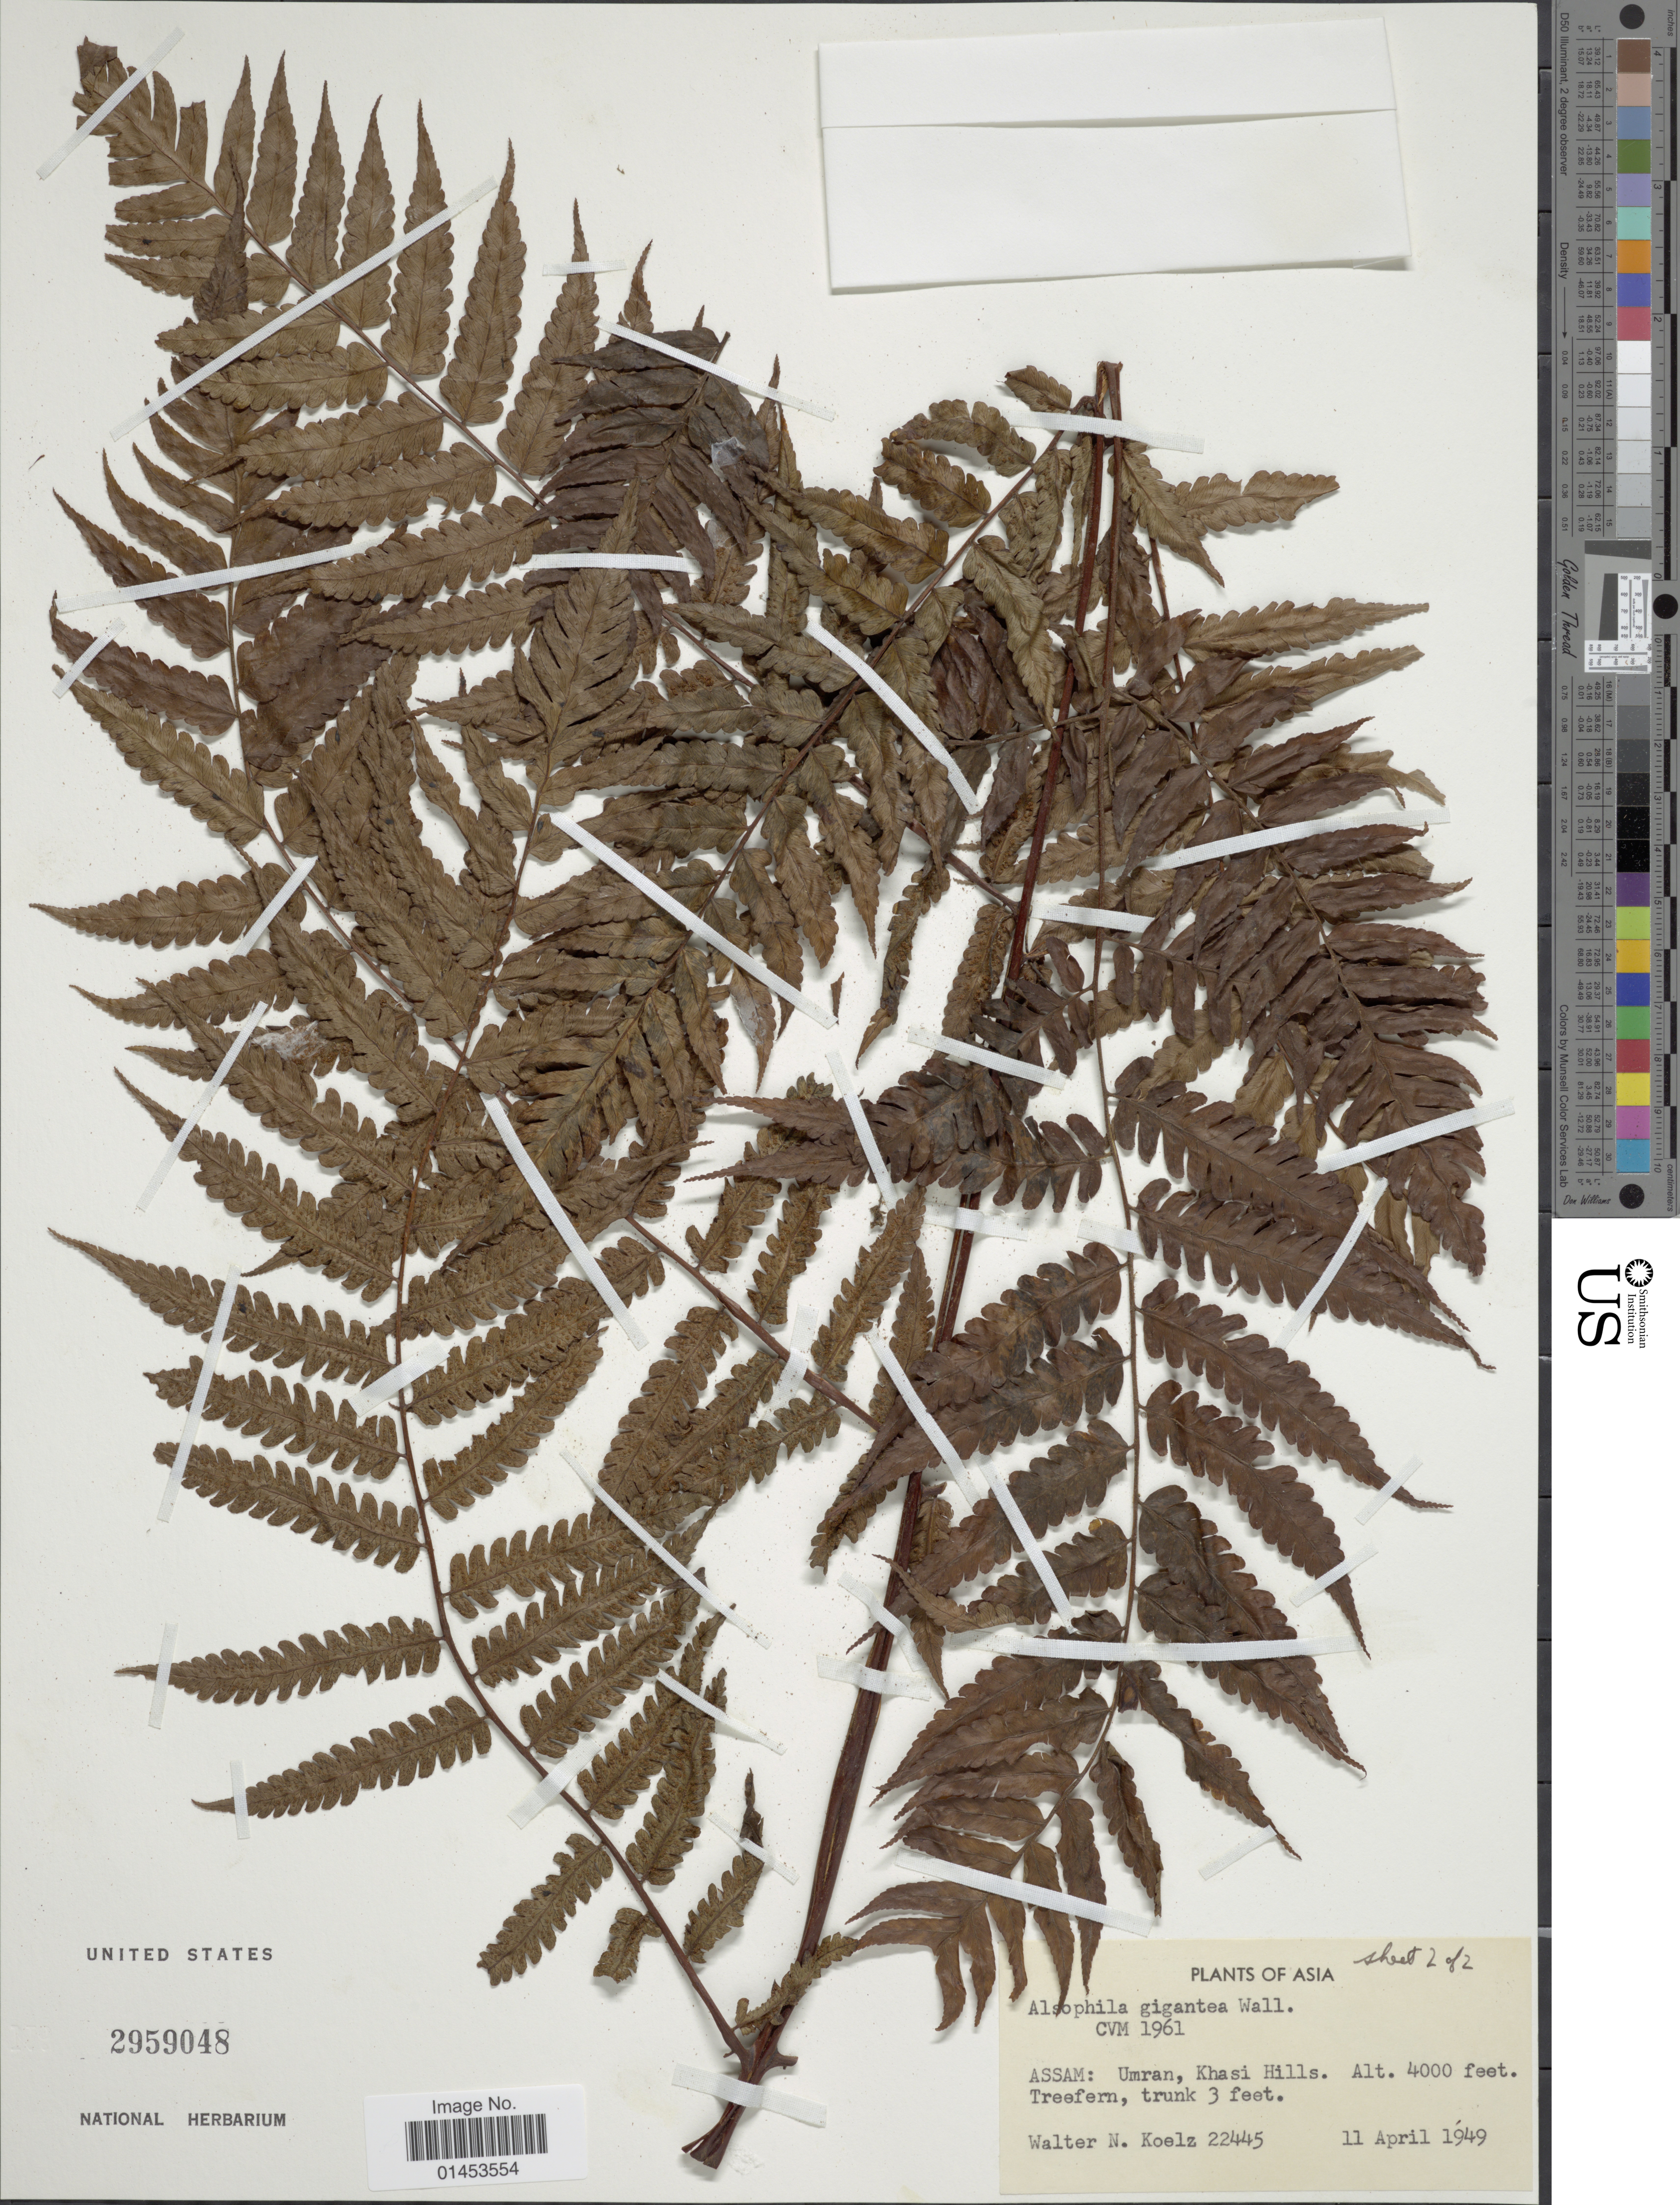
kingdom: Plantae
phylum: Tracheophyta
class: Polypodiopsida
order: Cyatheales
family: Cyatheaceae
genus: Cyathea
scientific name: Cyathea gigantea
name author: (Wall. ex Hook.) Holttum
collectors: W. N. Koelz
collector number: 22445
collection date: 1949-04-11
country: India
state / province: Meghalaya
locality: Asia, Assam: Umran, Khasi Hills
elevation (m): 1219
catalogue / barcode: US 2959048